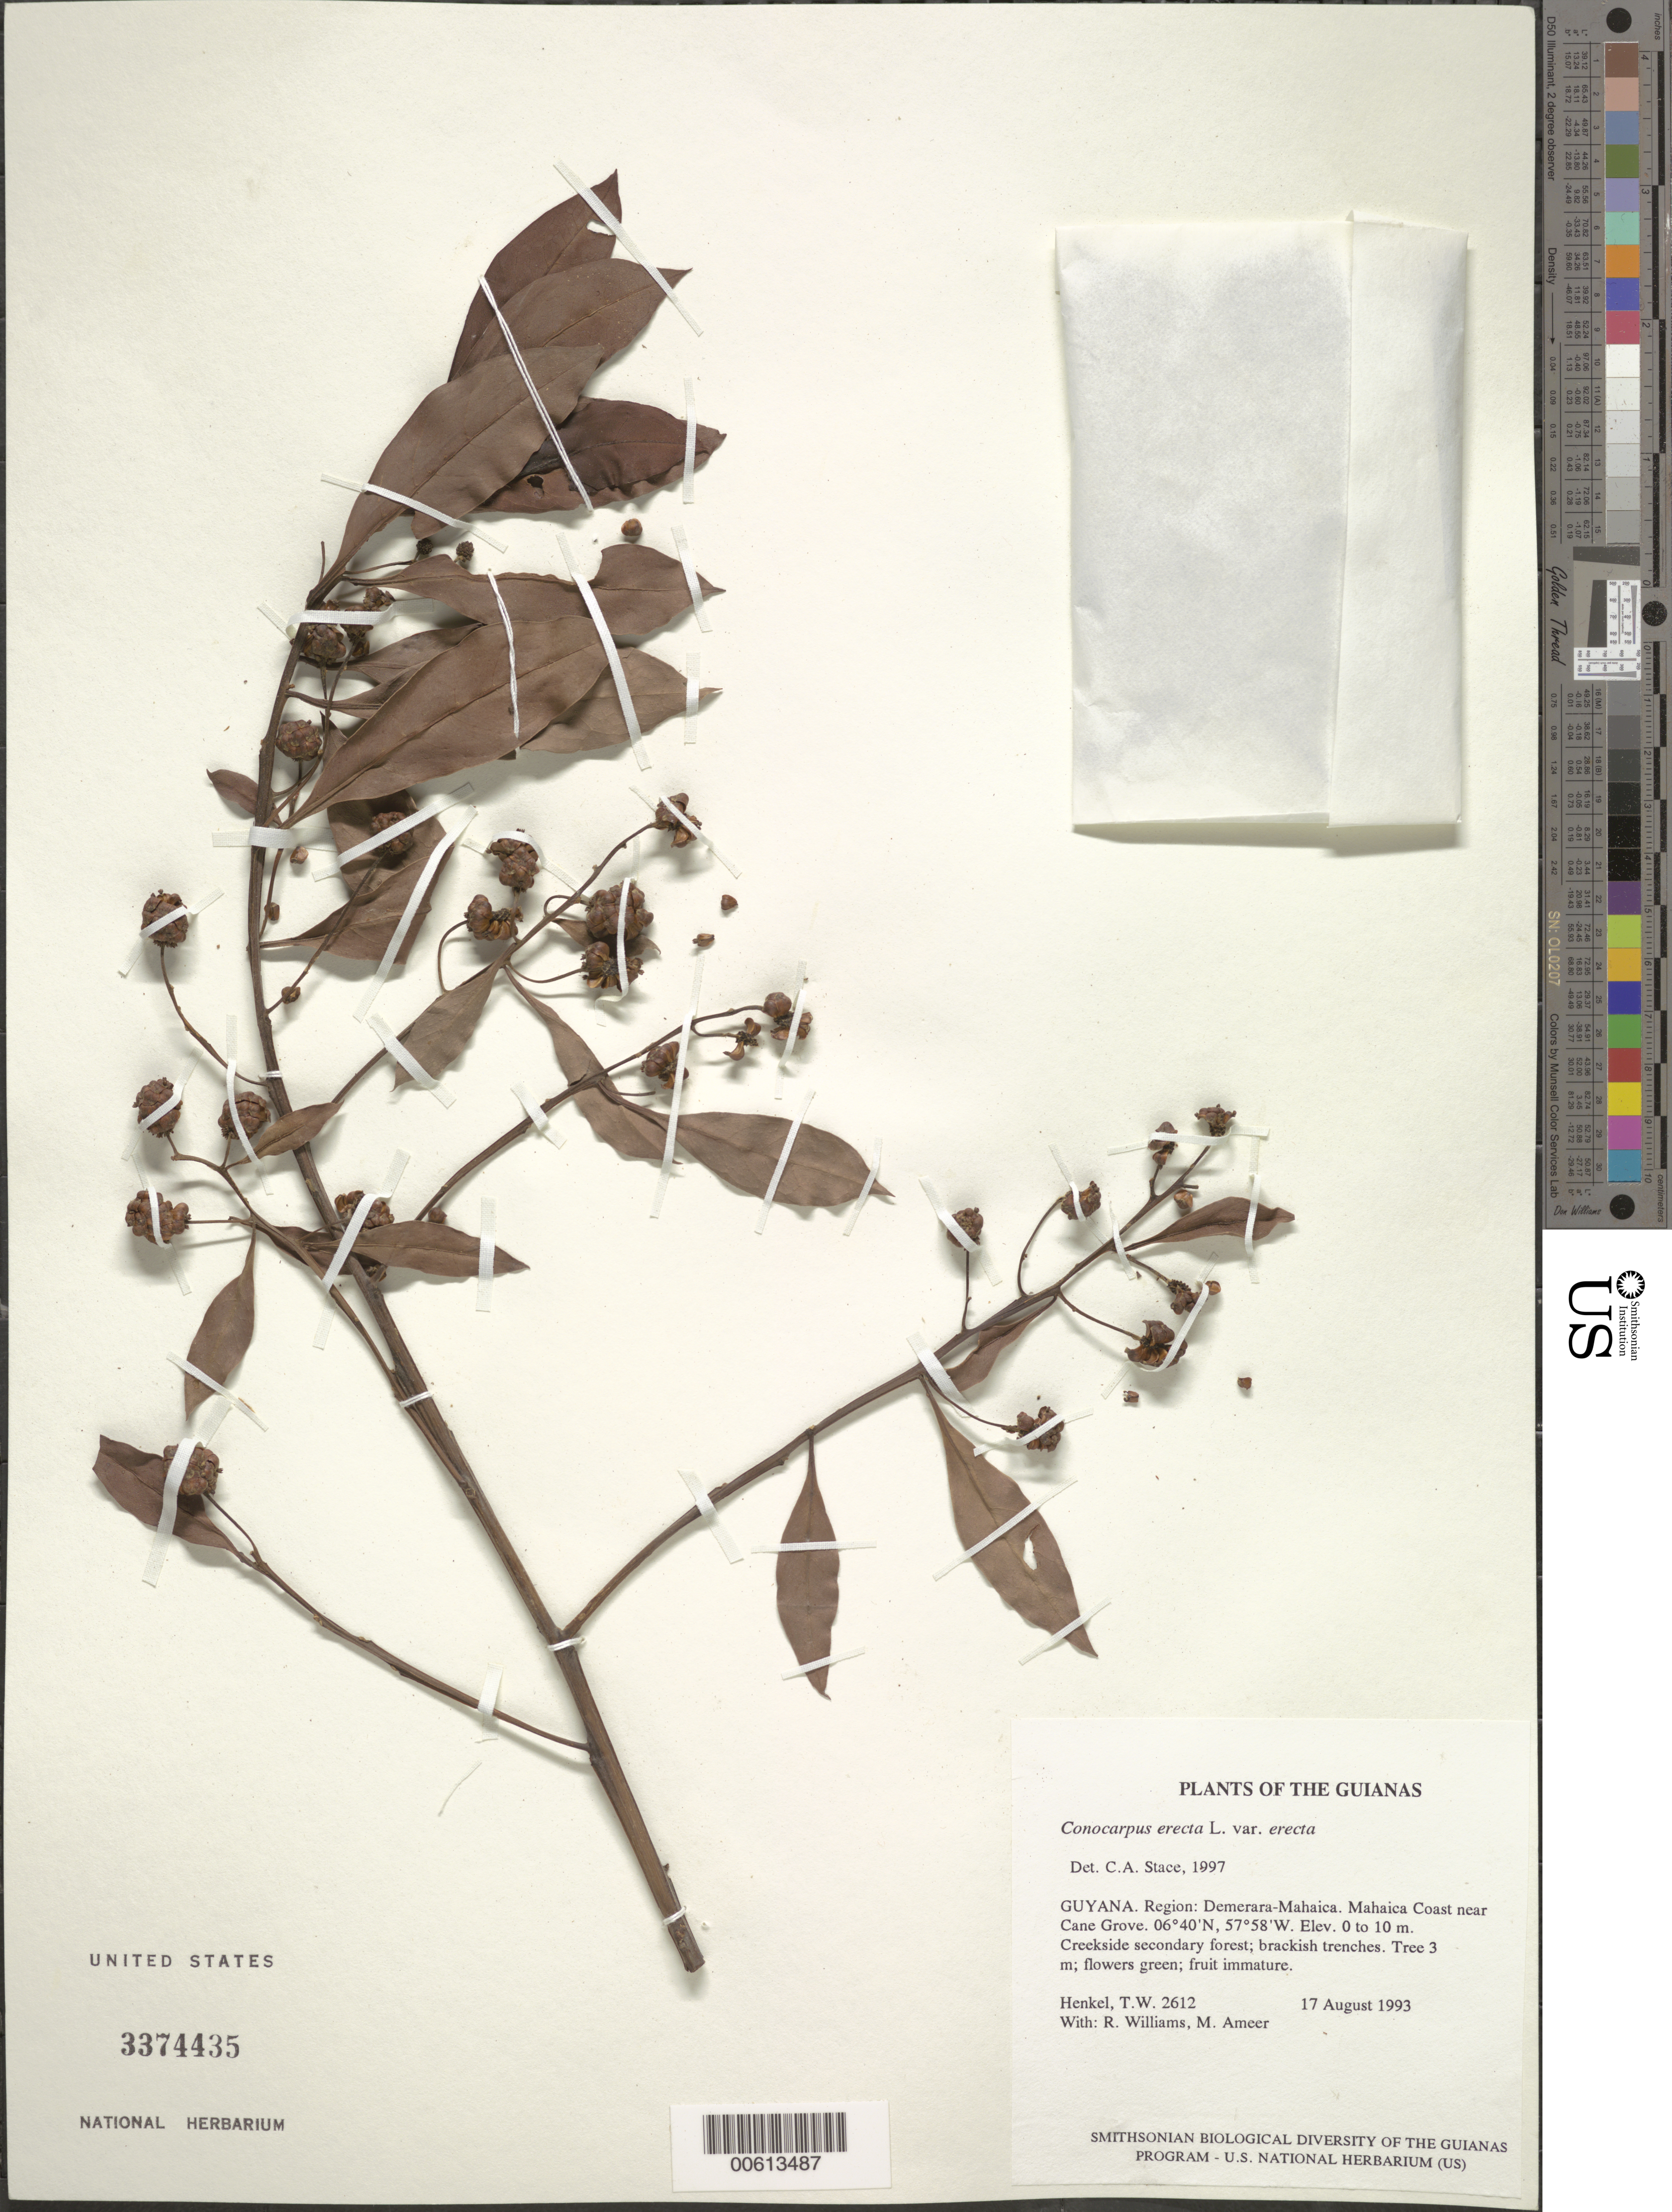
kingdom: Plantae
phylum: Tracheophyta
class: Magnoliopsida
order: Myrtales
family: Combretaceae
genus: Conocarpus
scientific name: Conocarpus erectus var. erectus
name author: L.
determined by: Stace, C. A.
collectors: T. Henkel, R. Williams & M. Ameer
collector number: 2612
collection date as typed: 17 August 1993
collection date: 1993-08-17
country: Guyana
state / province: Demerara-Mahaica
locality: Mahaica Coast near Cane Grove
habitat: Creekside secondary forest; brackish trenches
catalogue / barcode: US 3374435